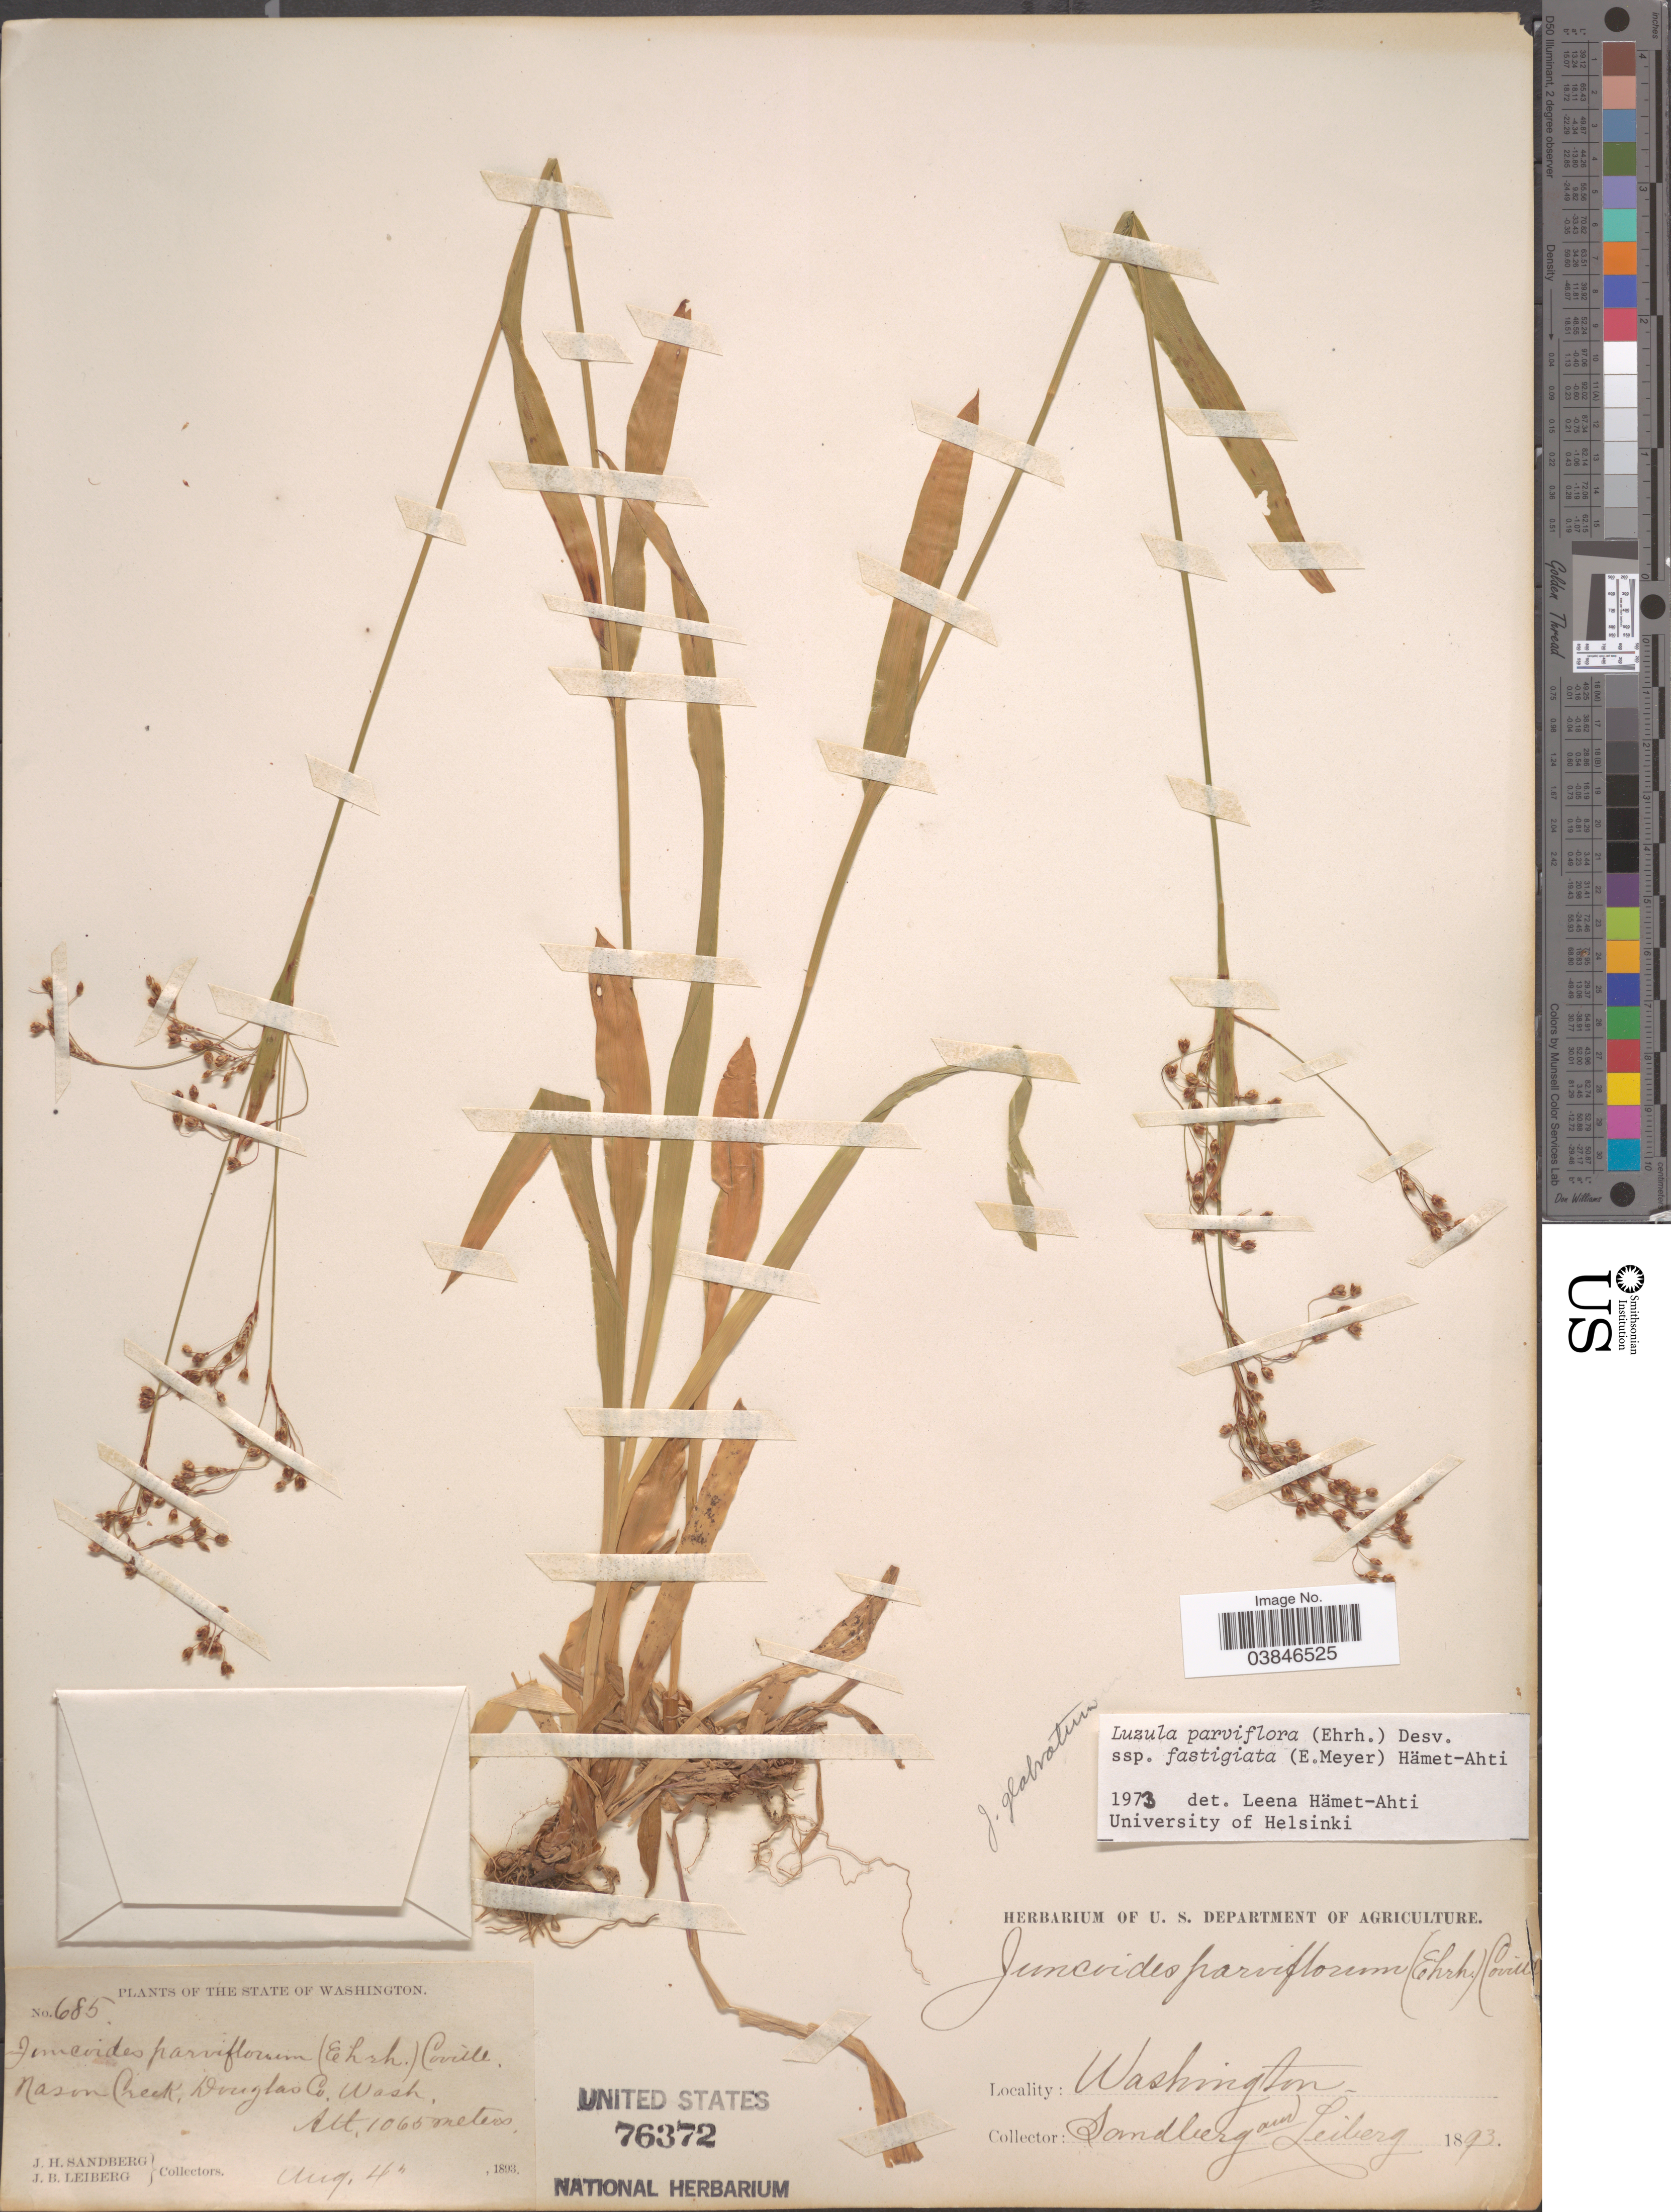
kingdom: Plantae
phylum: Tracheophyta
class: Liliopsida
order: Poales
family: Juncaceae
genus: Luzula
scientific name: Luzula parviflora subsp. fastigiata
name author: Buchenau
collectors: J. H. Sandberg & J. B. Leiberg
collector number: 685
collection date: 1893-08-04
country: United States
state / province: Washington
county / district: Douglas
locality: Nason Creek, Douglas Co.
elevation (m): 1065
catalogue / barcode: US 76372